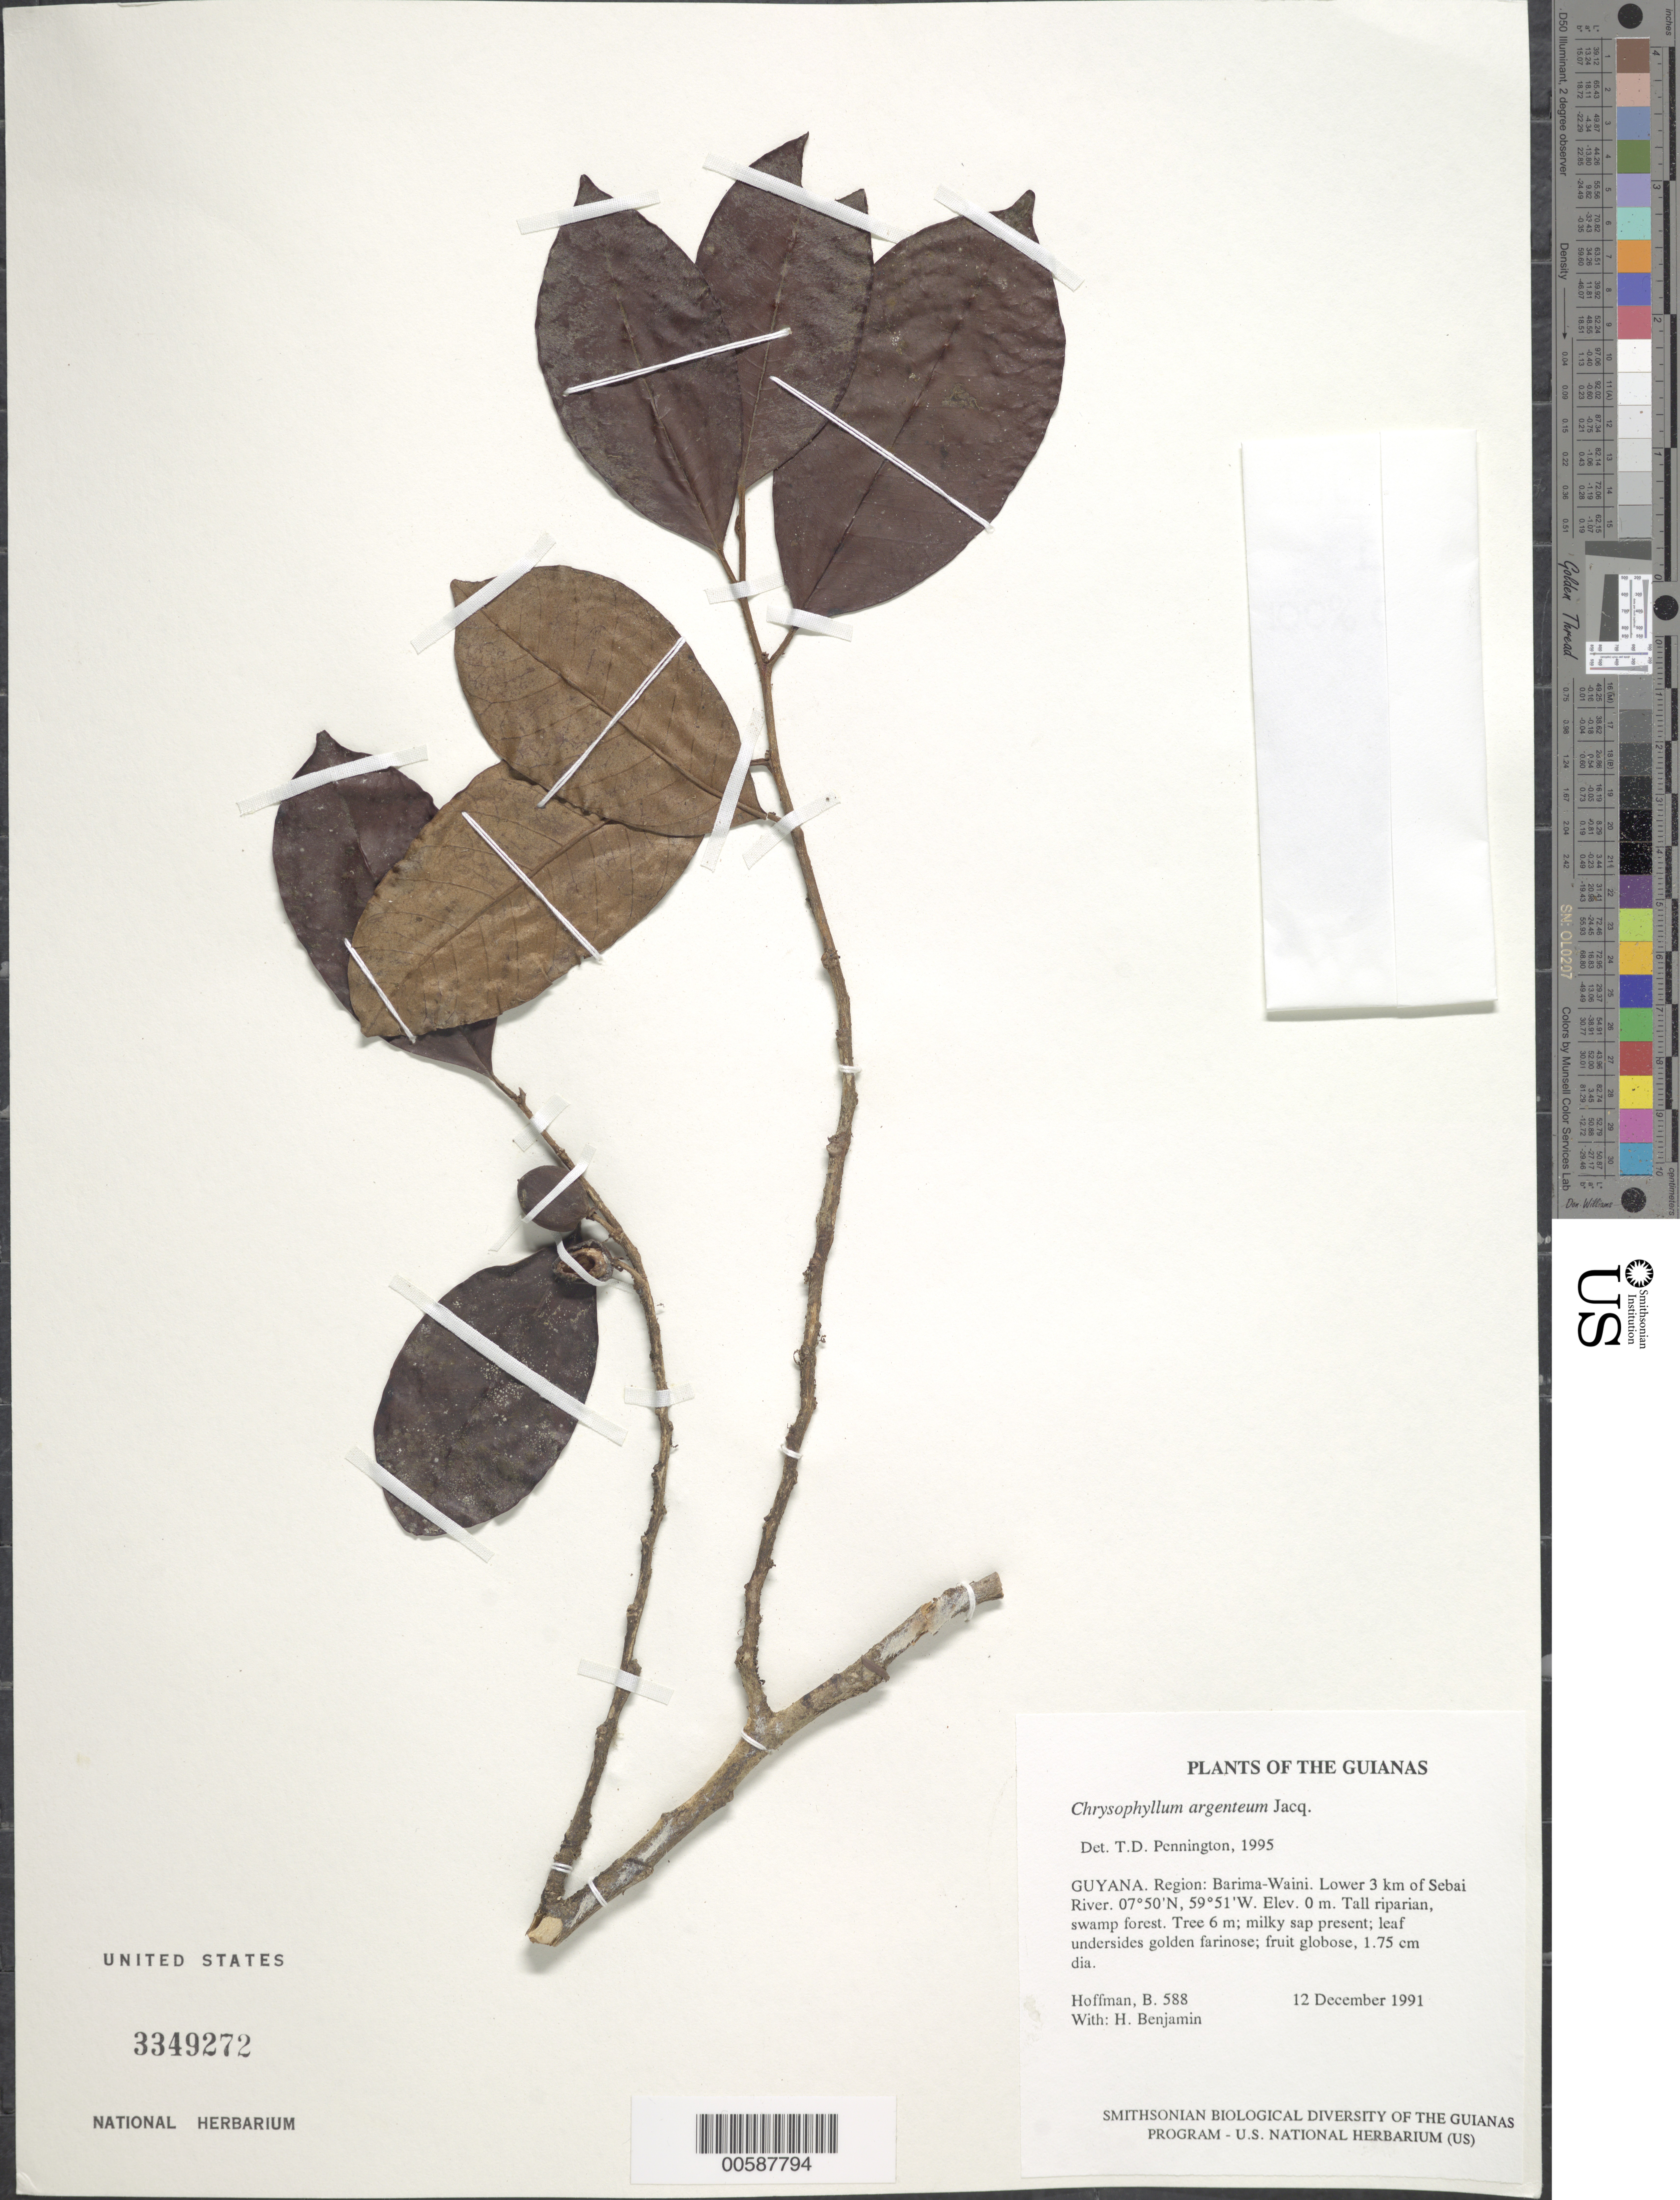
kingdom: Plantae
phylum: Tracheophyta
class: Magnoliopsida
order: Ericales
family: Sapotaceae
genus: Chrysophyllum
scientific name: Chrysophyllum argenteum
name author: Jacq.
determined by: Pennington, T. D., (K)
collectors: B. Hoffman & H. Benjamin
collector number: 588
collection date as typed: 12 December 1991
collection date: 1991-12-12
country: Guyana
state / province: Barima-Waini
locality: Lower 3 km of Sebai River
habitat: Tall riparian, swamp forest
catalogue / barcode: US 3349272